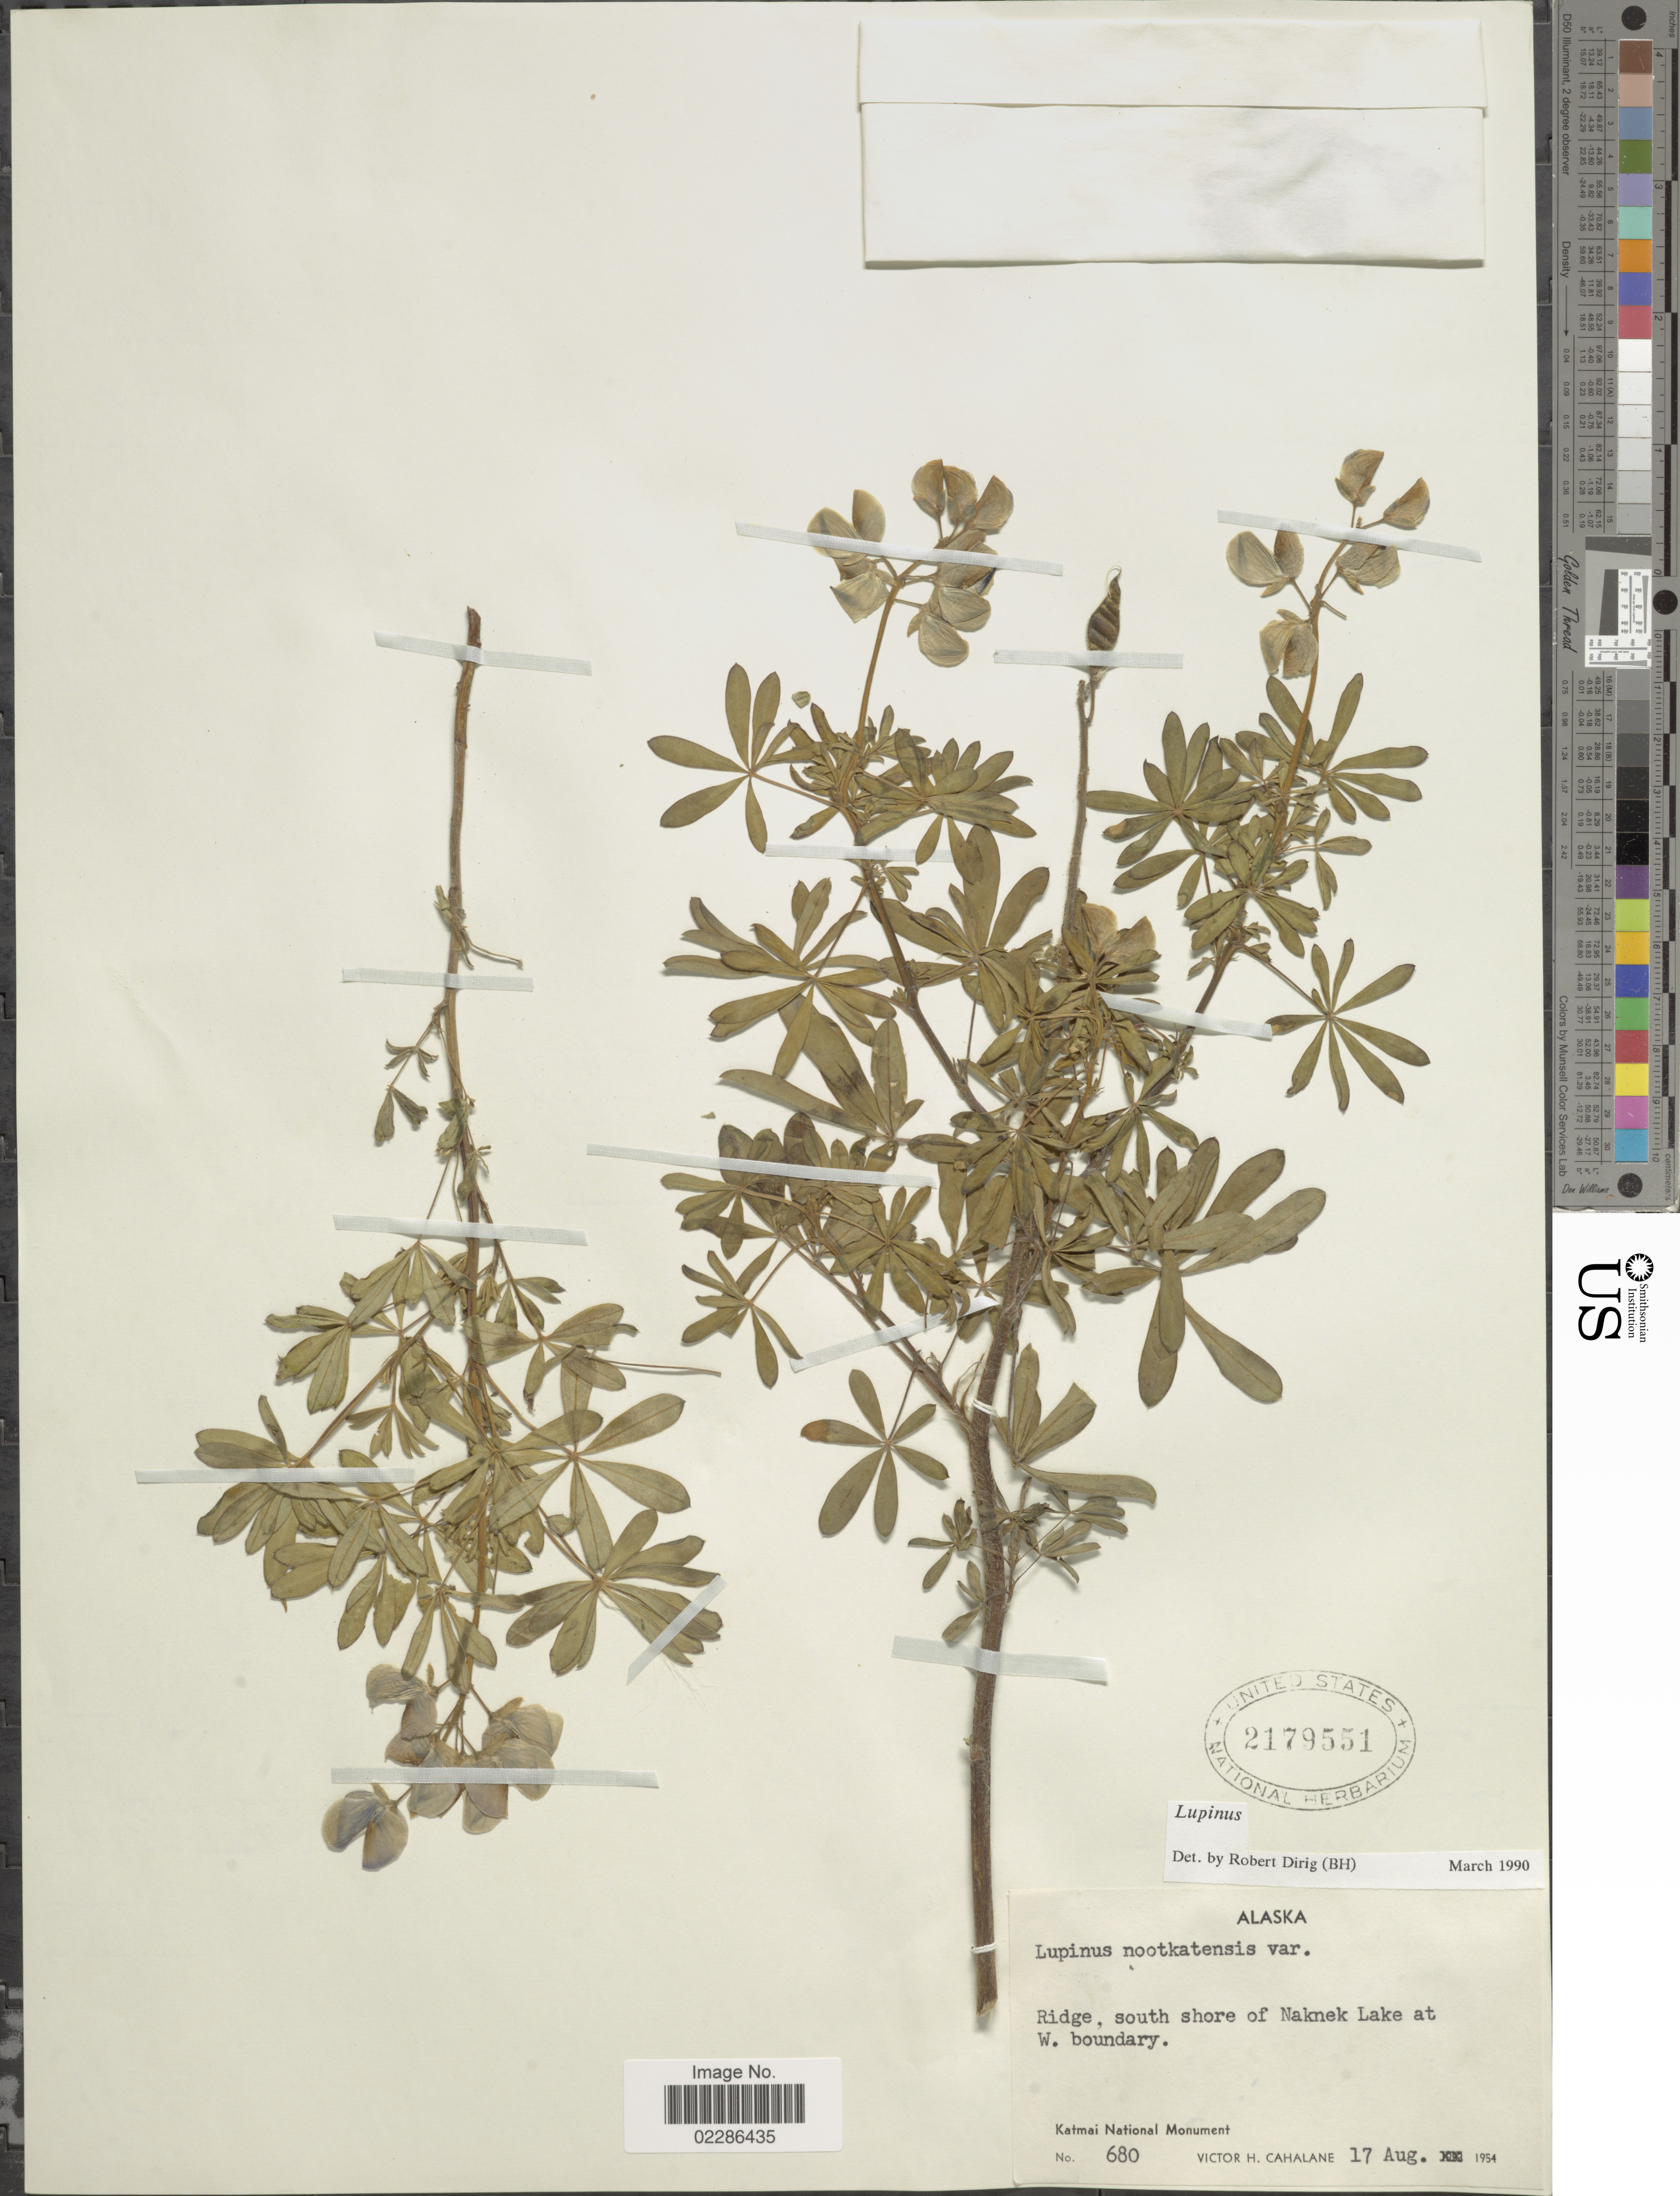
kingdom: Plantae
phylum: Tracheophyta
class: Magnoliopsida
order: Fabales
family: Fabaceae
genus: Lupinus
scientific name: Lupinus nootkatensis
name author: Donn ex Sims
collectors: V. Cahalane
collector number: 680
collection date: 1954-08-17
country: United States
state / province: Alaska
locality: Ridge, south shore of Naknek Lake at W boundary, Katmai National Monument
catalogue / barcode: US 2179551